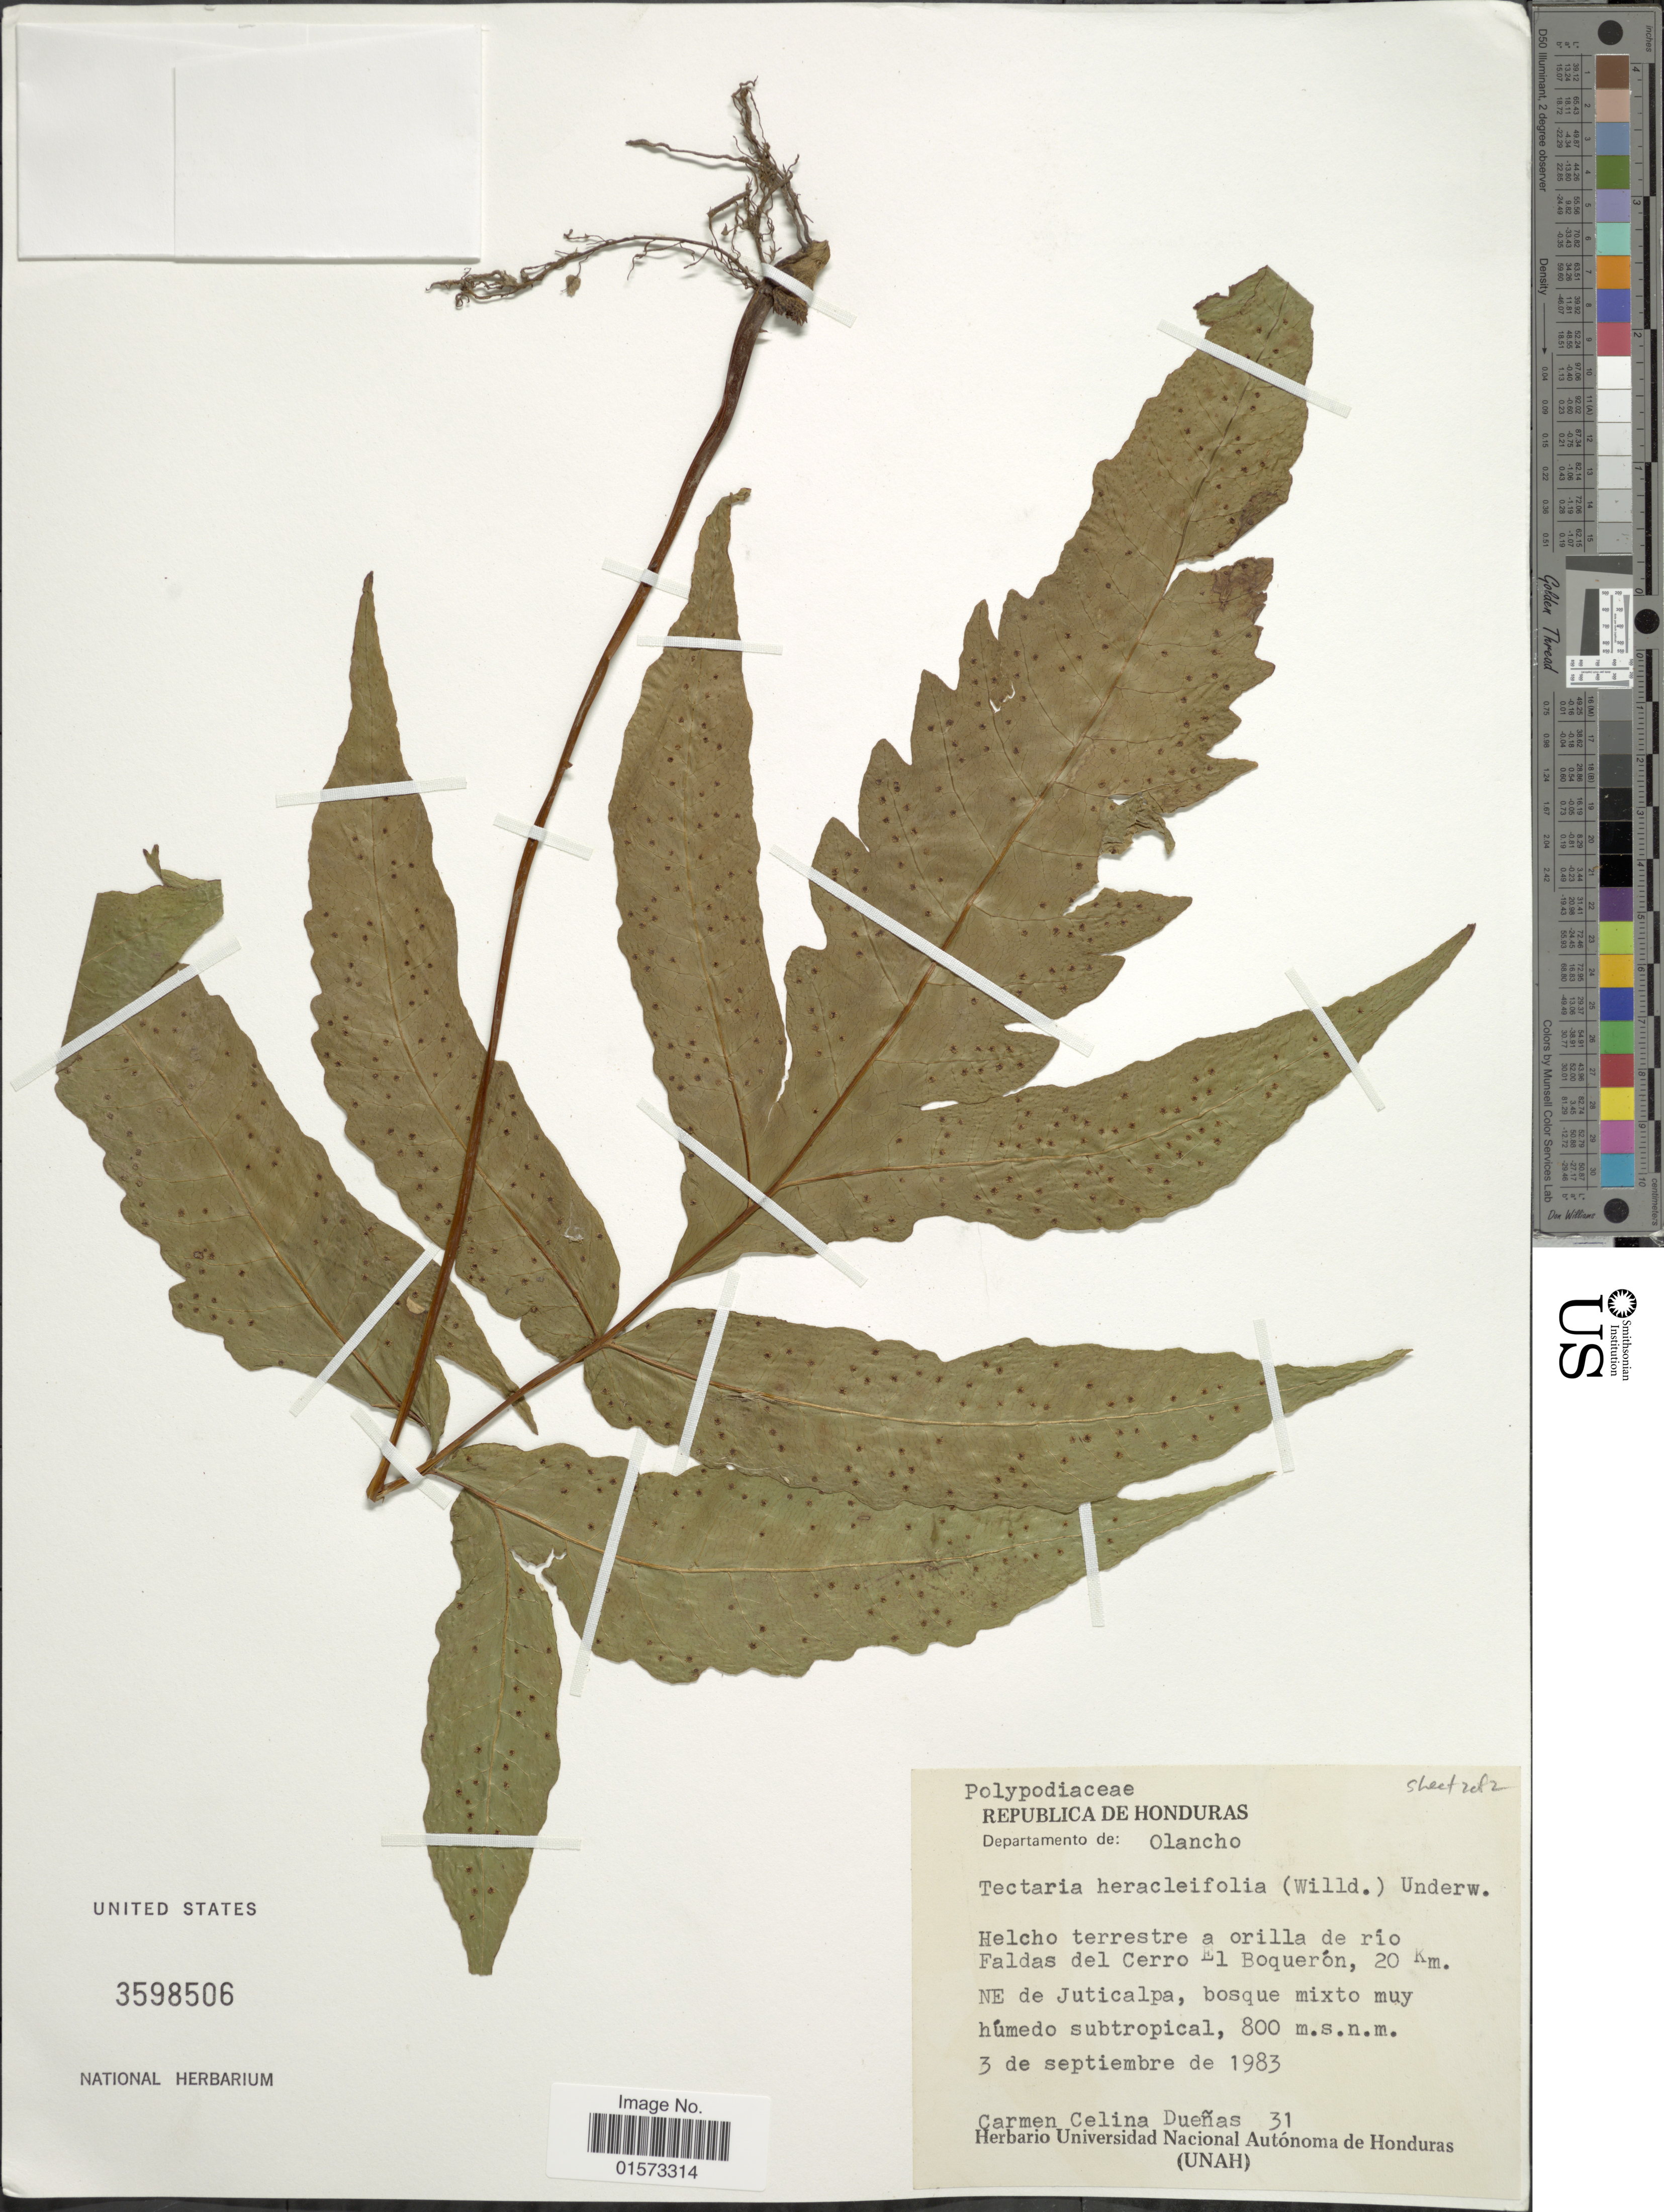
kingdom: Plantae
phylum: Tracheophyta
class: Polypodiopsida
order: Polypodiales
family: Tectariaceae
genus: Tectaria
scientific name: Tectaria heracleifolia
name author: (Willd.) Underw.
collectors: C. Dueñas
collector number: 31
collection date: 1983-09-03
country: Honduras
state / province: Olancho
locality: Departamento de: Olancho. Helecho terreste a orilla de Rio Faldas del Cerro El Boqueron, 20 km NE de Juticalpa, bosque mixto muy humedo subtropical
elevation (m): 800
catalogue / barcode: US 3598506